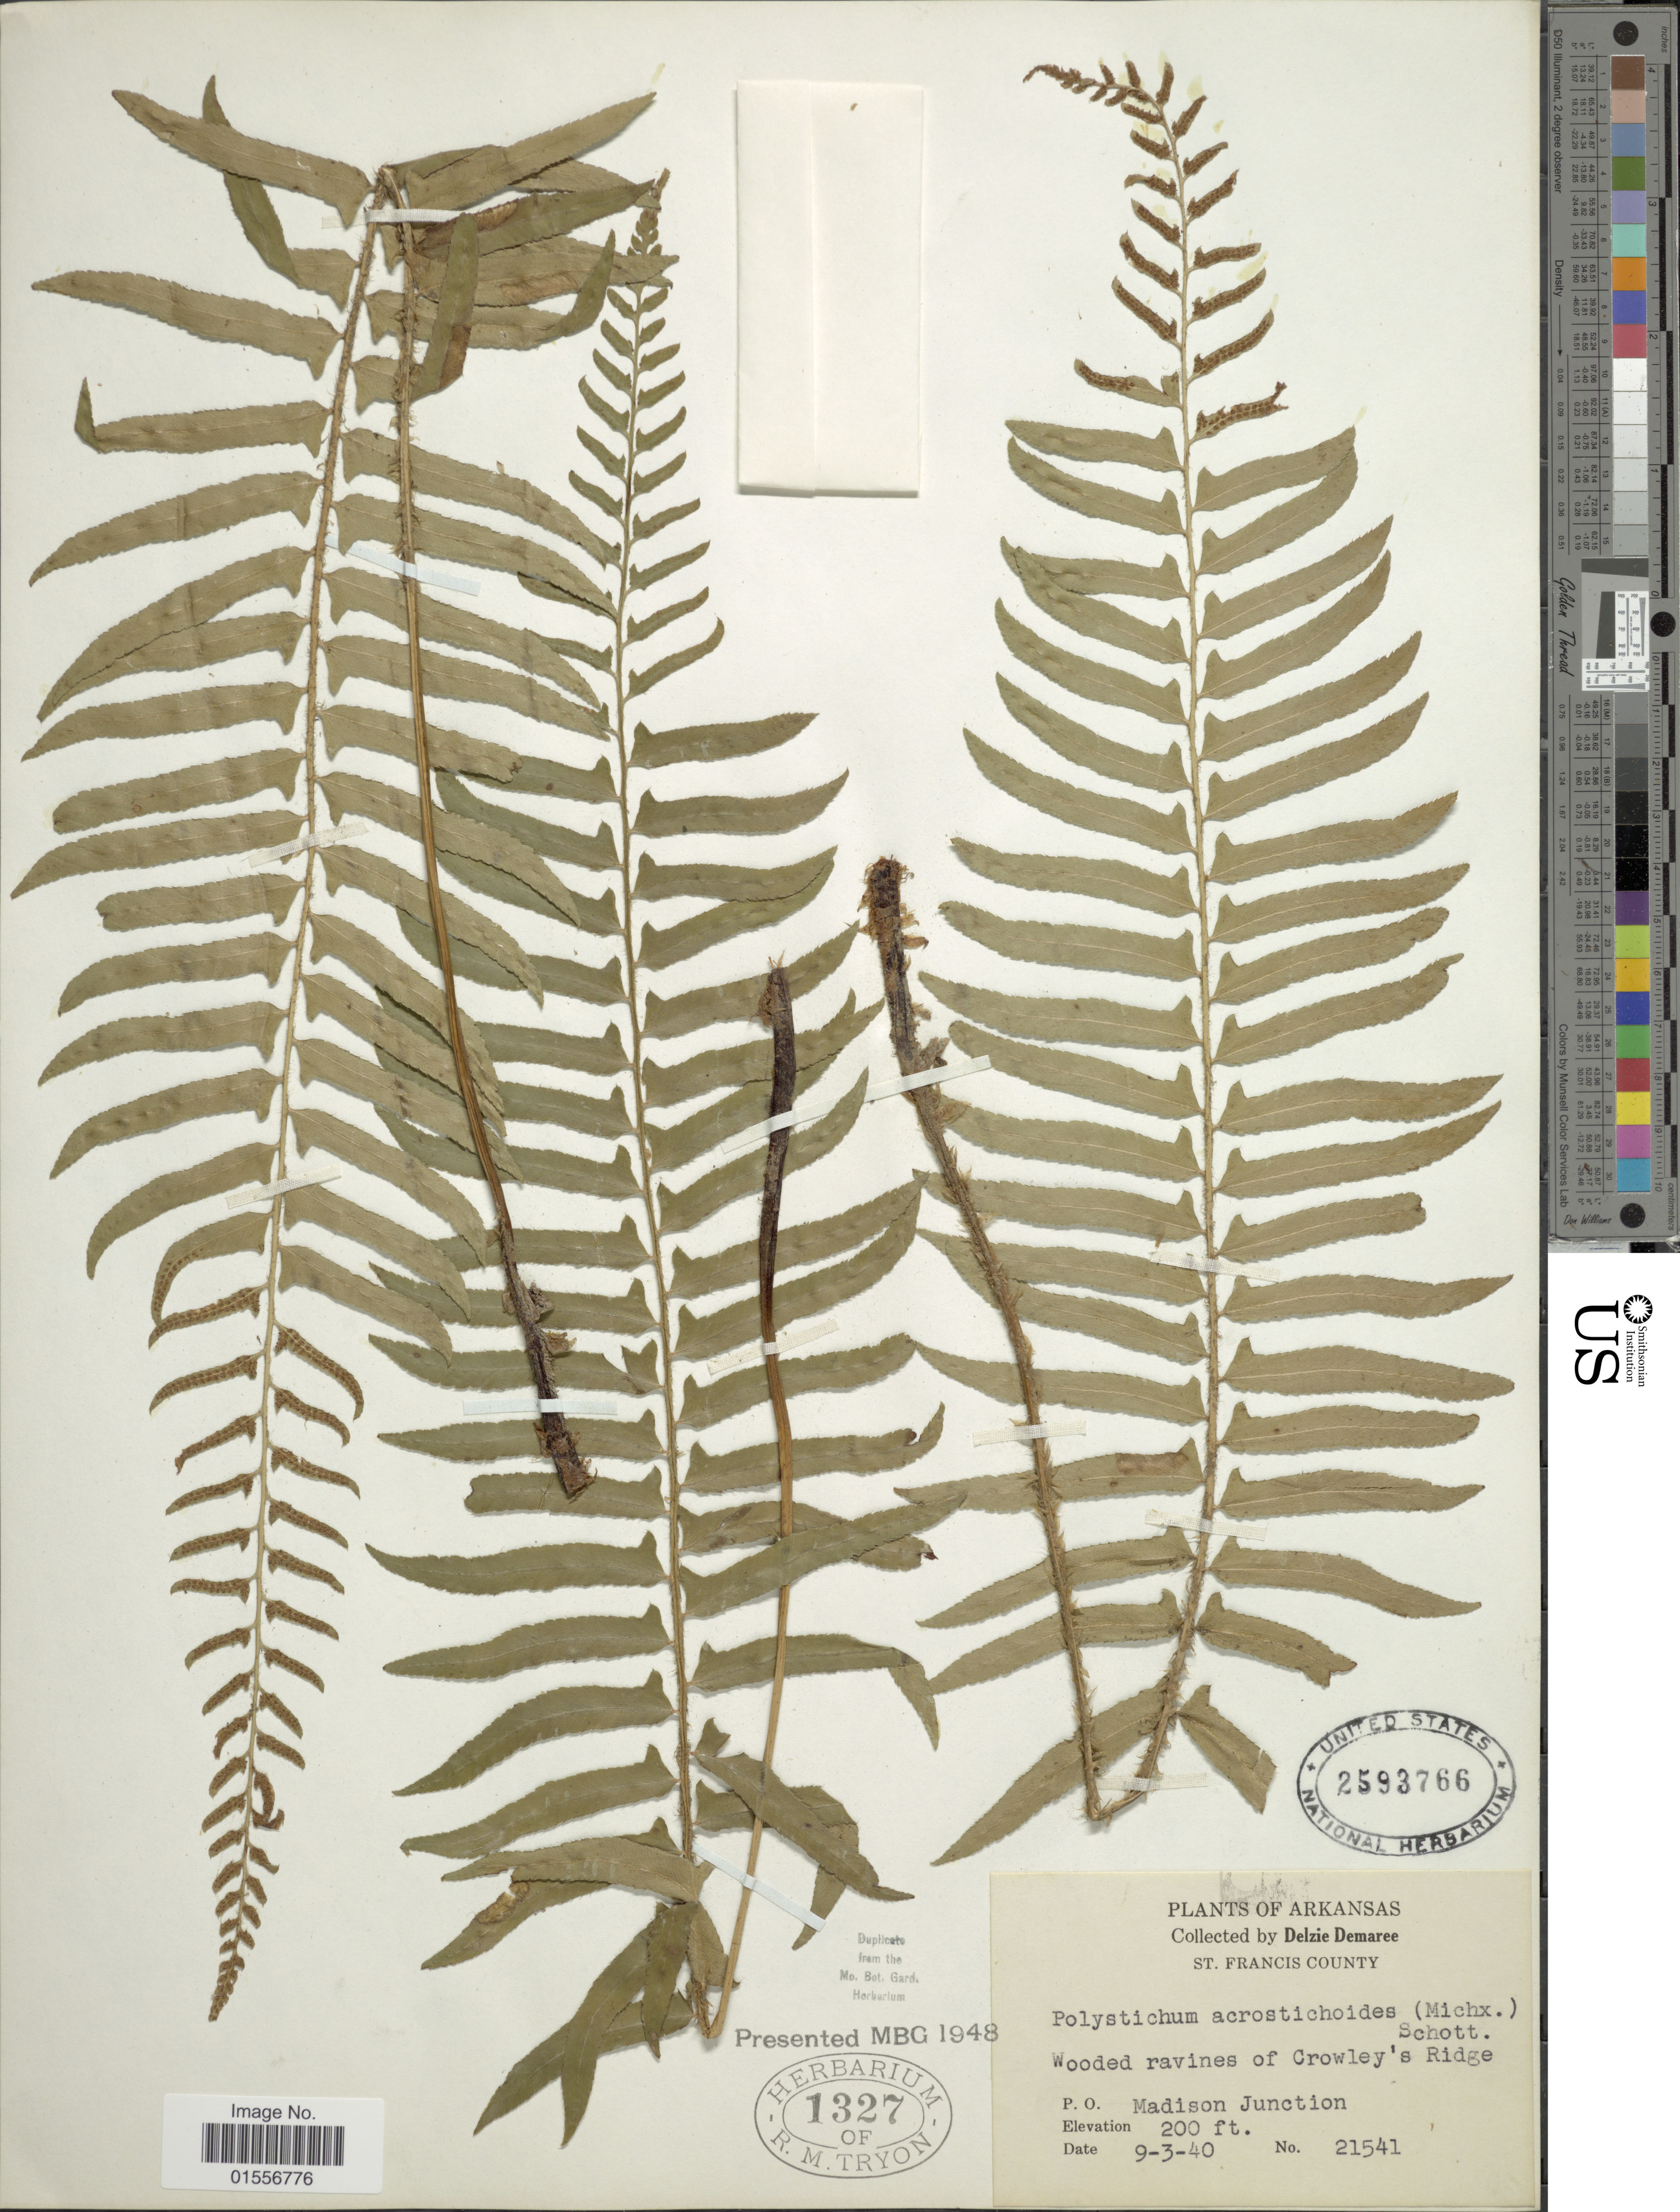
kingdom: Plantae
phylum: Tracheophyta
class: Polypodiopsida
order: Polypodiales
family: Dryopteridaceae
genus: Polystichum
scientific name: Polystichum acrostichoides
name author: (Michx.) Schott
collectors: D. Demaree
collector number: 21541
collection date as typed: Transcribed d/m/y: 3/9/40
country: United States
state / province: Arkansas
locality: St. Francis County, wooded ravines of Crowley's Ridge, P. O. Madison Junction.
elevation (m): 61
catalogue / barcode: US 2593766